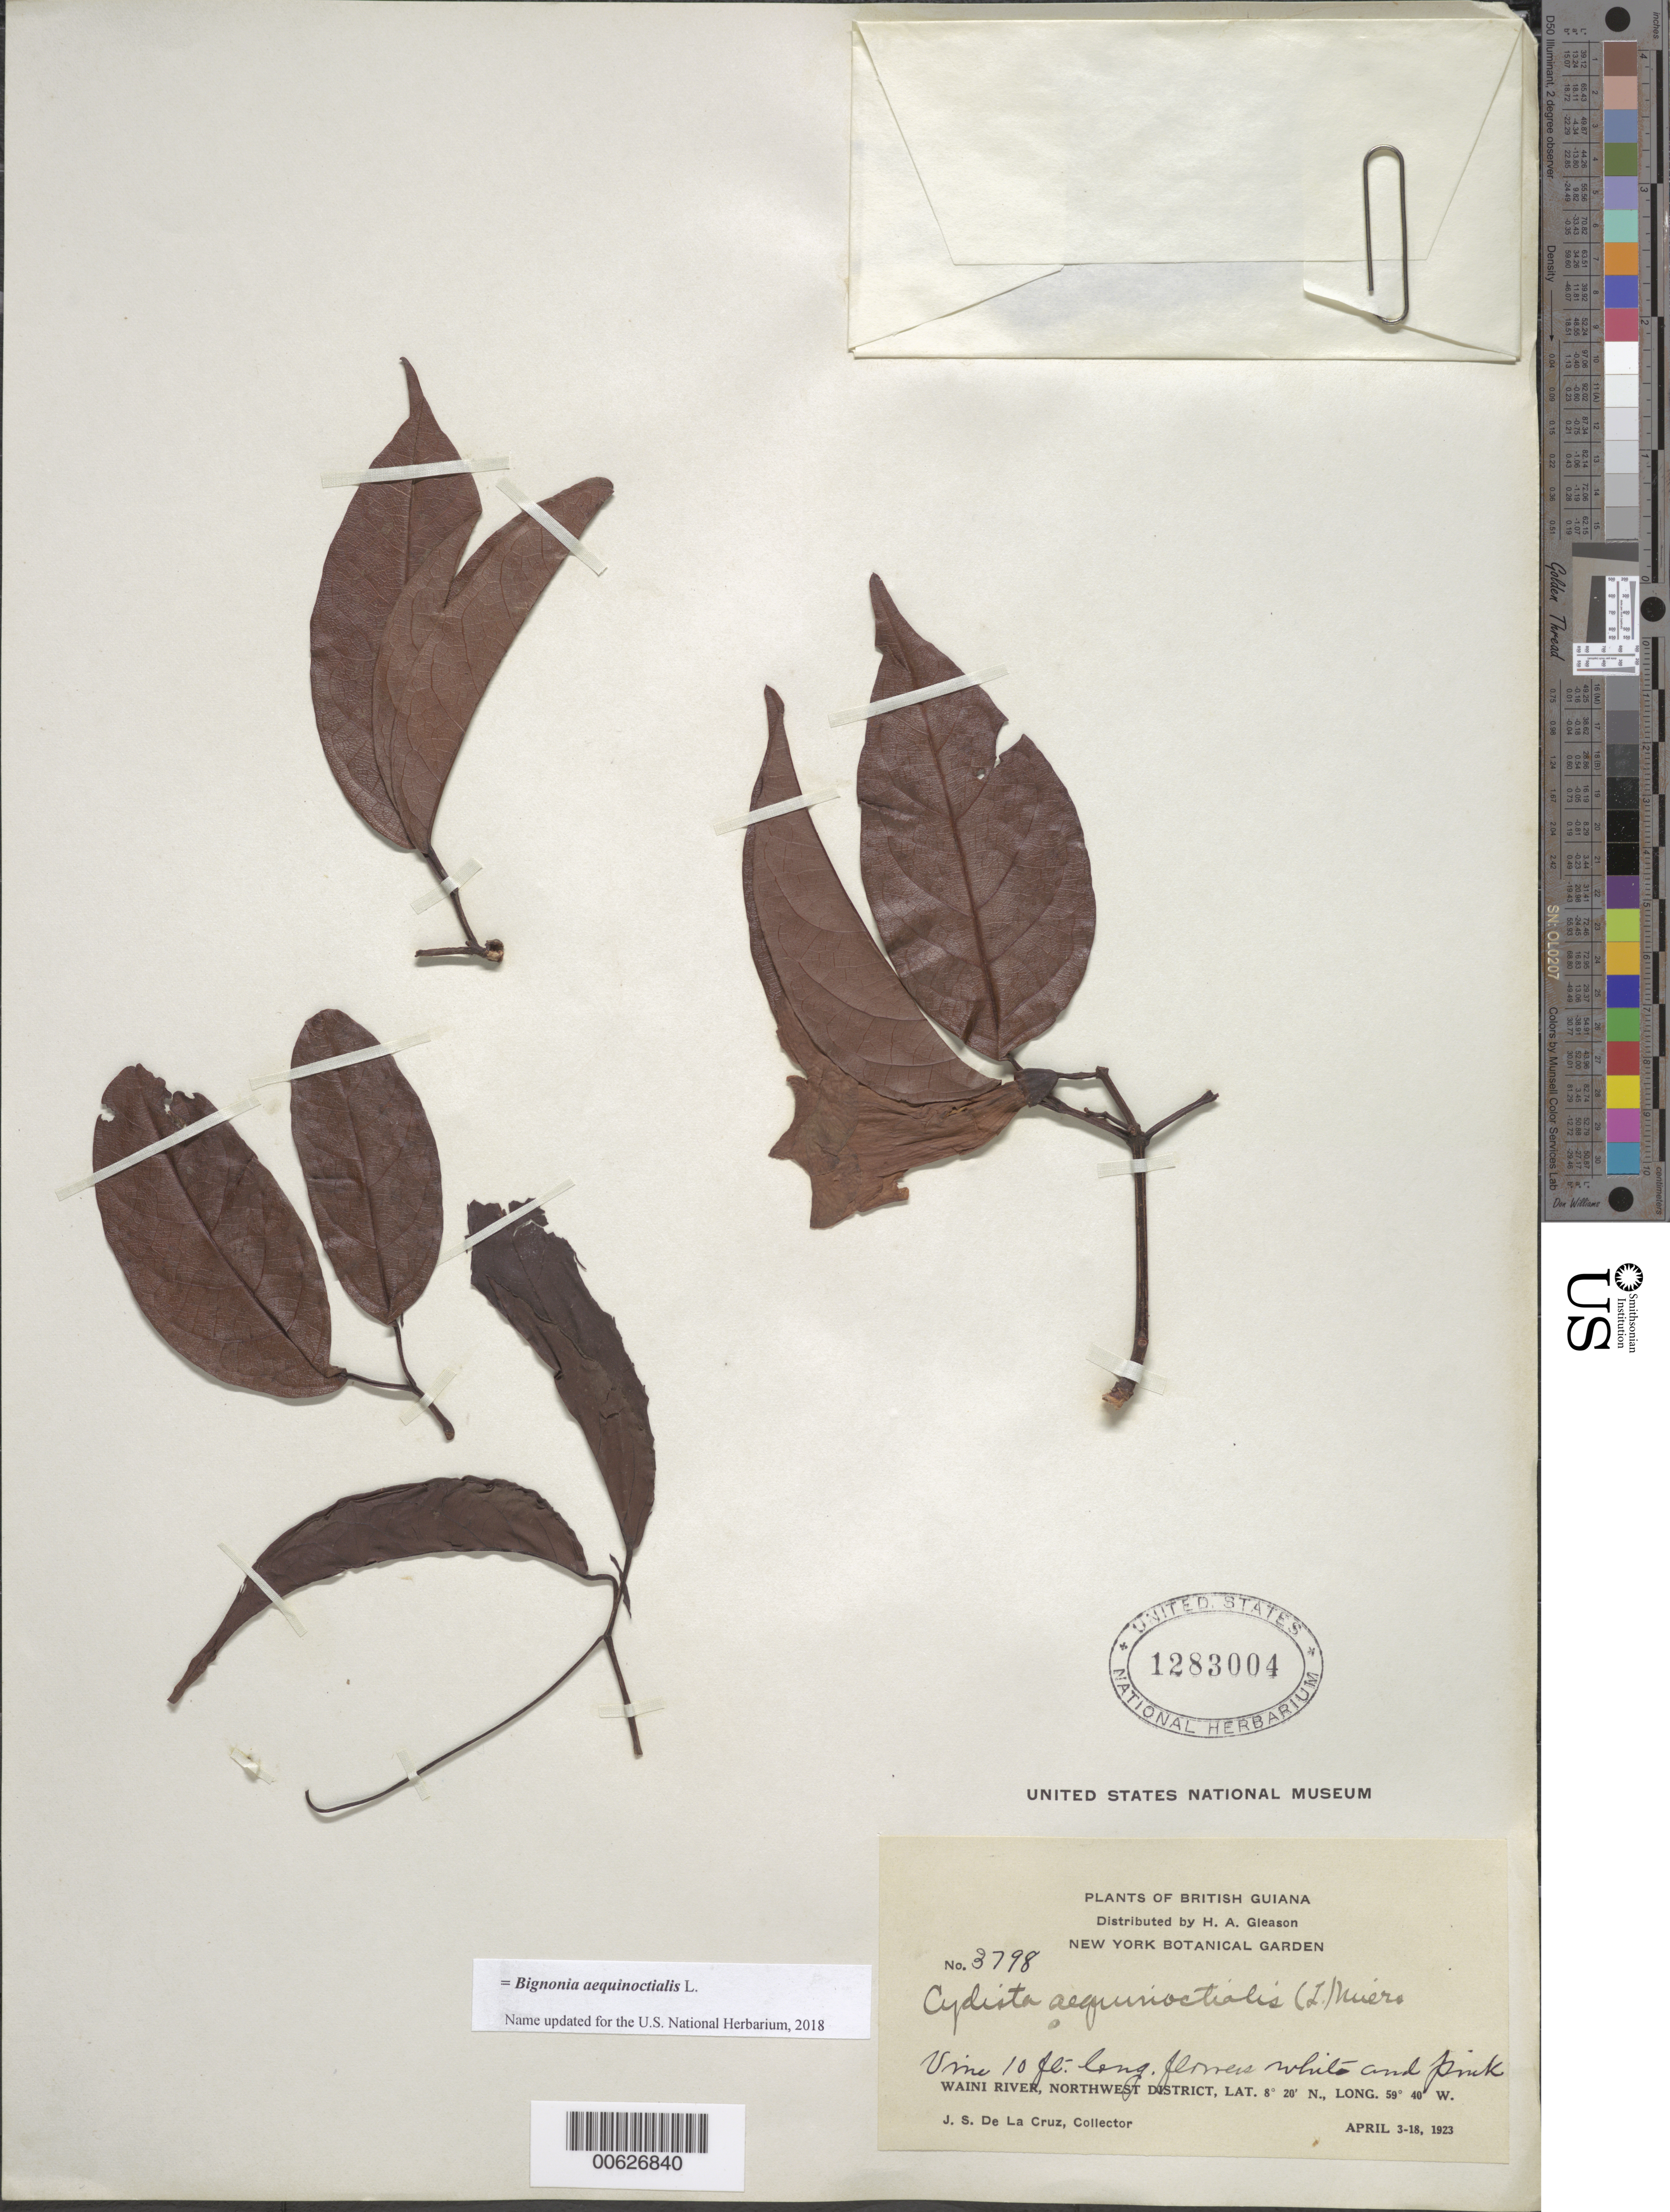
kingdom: Plantae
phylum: Tracheophyta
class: Magnoliopsida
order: Lamiales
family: Bignoniaceae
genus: Bignonia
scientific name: Bignonia aequinoctialis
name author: L.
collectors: J. S. de la Cruz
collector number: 3798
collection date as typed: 3-Apr-23 to 18-Apr-23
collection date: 1923-04-03/1923-04-18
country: Guyana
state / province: Barima-Waini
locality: Waini R., NW District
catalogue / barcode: US 1283004